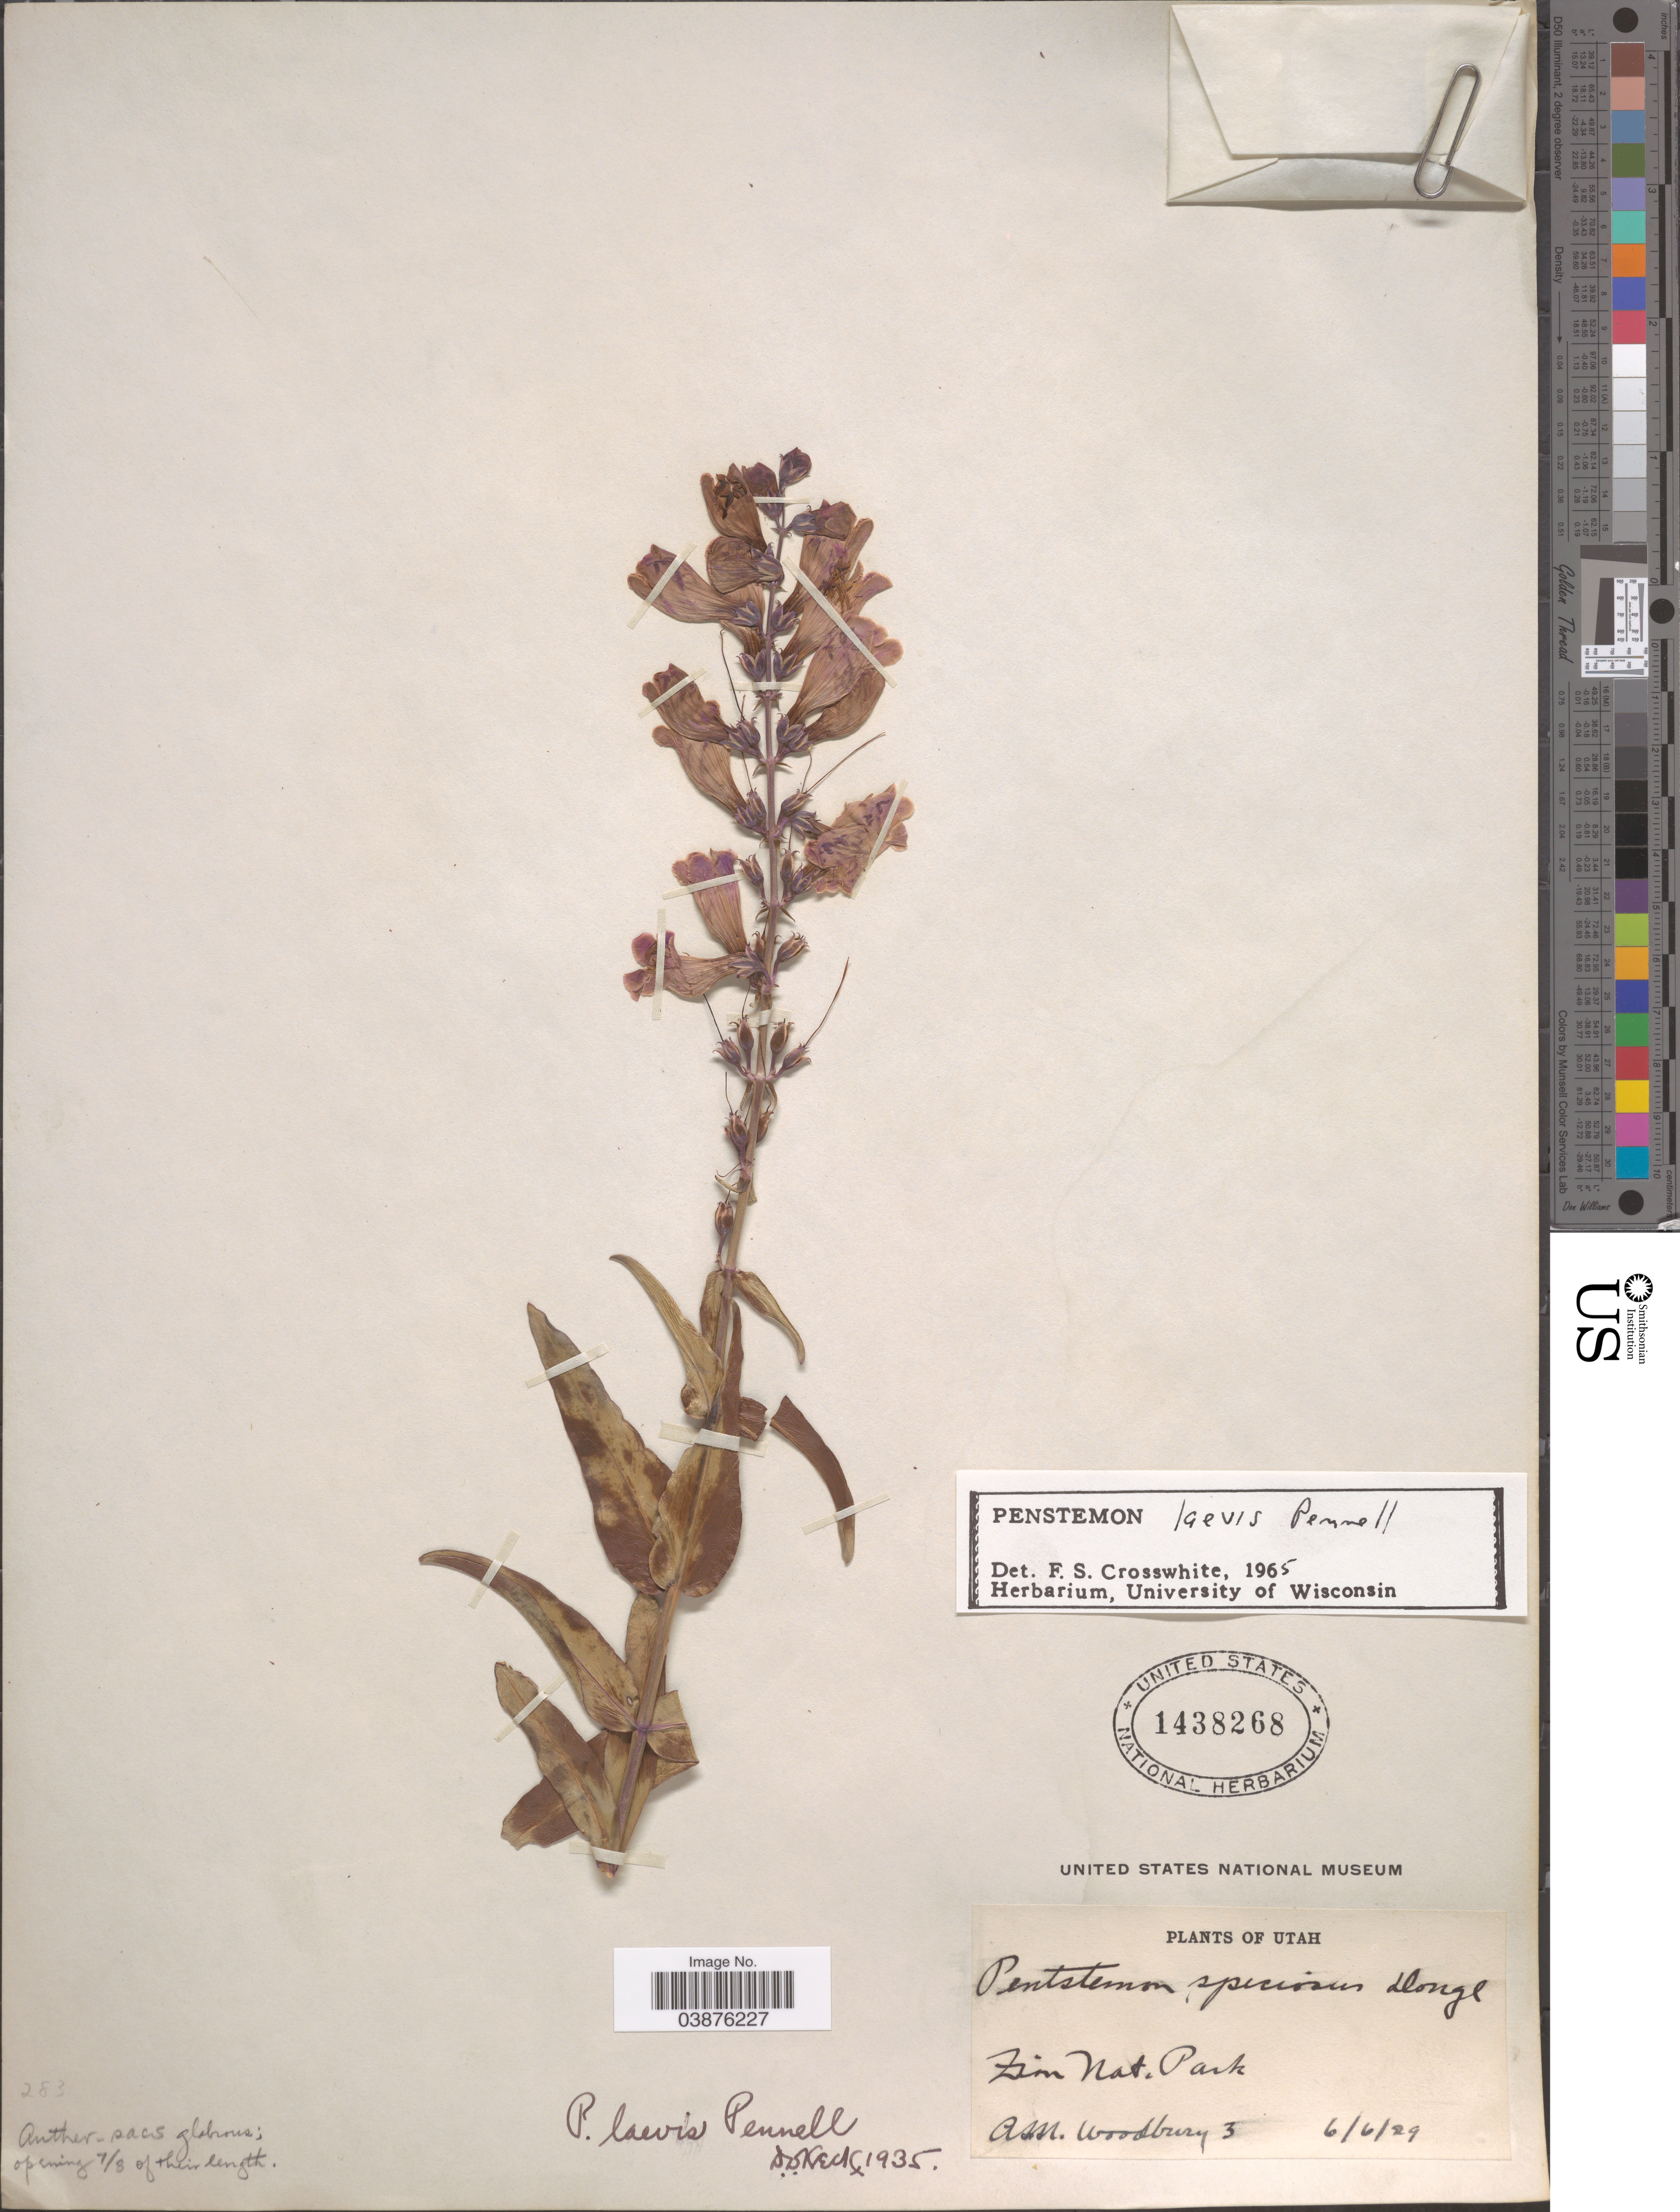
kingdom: Plantae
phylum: Tracheophyta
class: Magnoliopsida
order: Lamiales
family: Plantaginaceae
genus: Penstemon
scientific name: Penstemon laevis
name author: Pennell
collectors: A. M. Woodbury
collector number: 3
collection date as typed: Transcribed d/m/y: 6/6/29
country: United States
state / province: Utah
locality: Zion Nat. Park.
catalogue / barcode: US 1438268